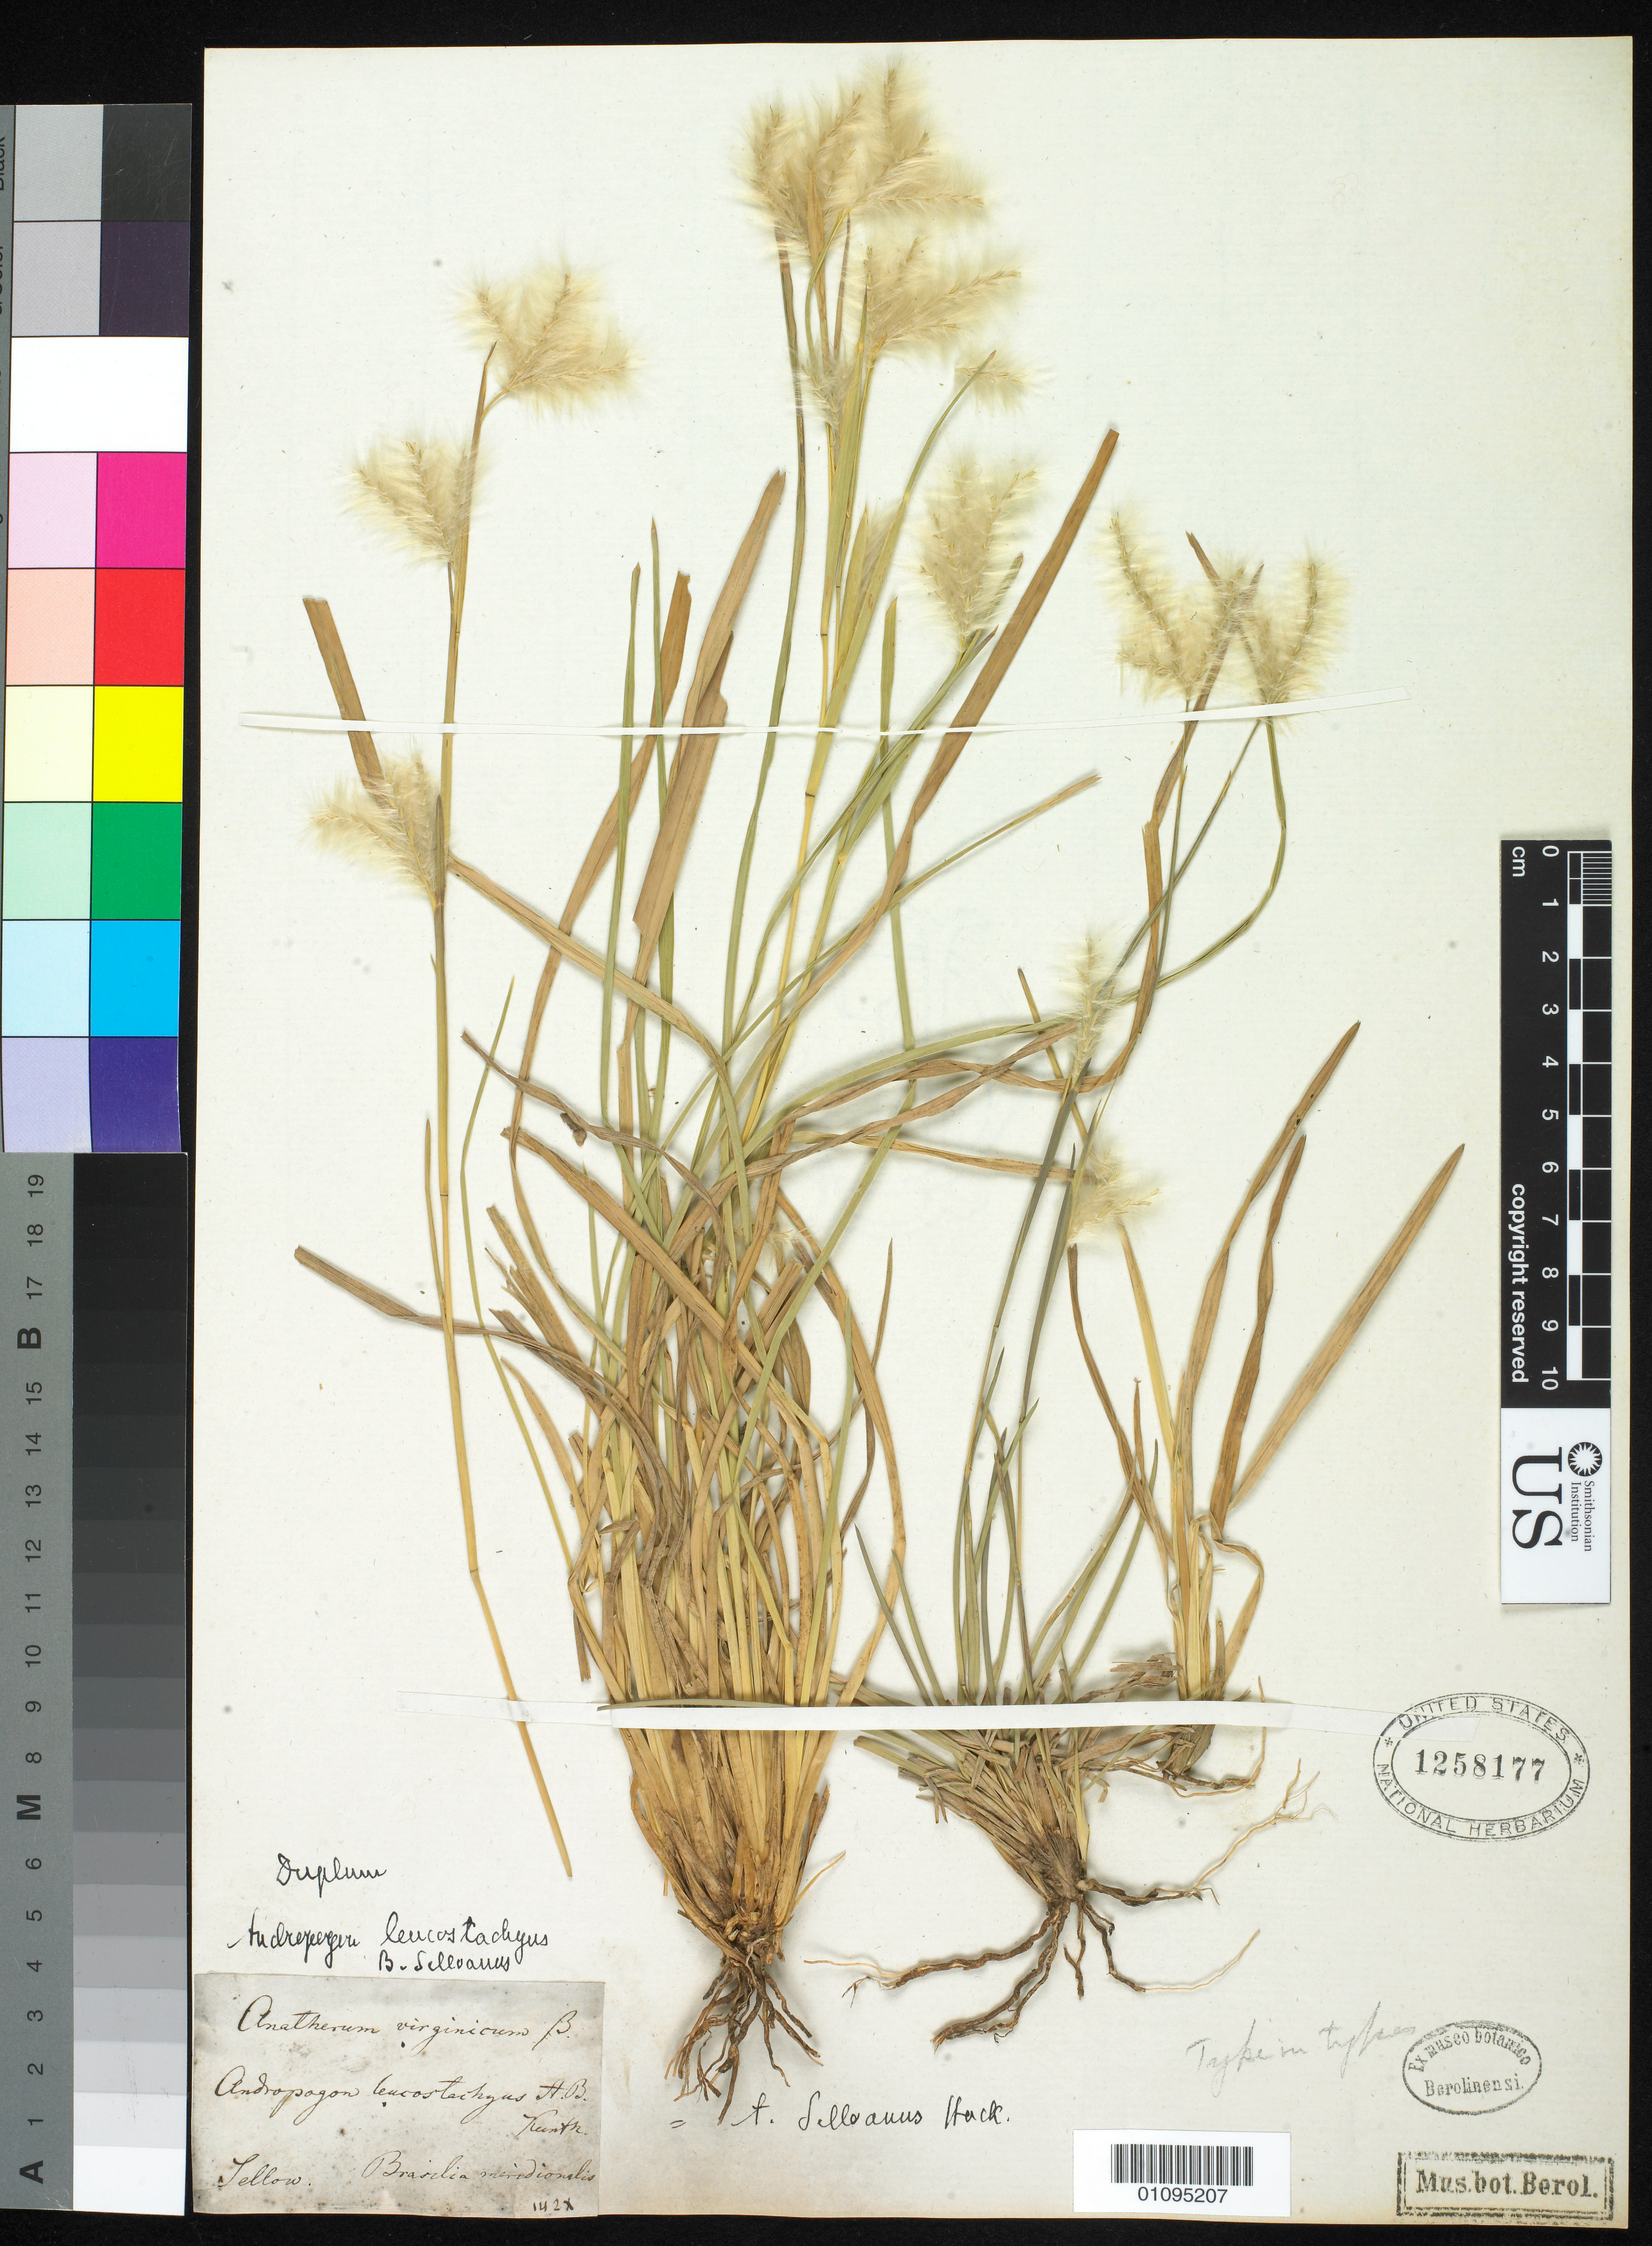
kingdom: Plantae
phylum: Tracheophyta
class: Liliopsida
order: Poales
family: Poaceae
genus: Andropogon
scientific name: Andropogon leucostachyus subsp. selloanus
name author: Hack. in A. DC.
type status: Syntype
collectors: F. Sellow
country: Brazil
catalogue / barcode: US 1258177